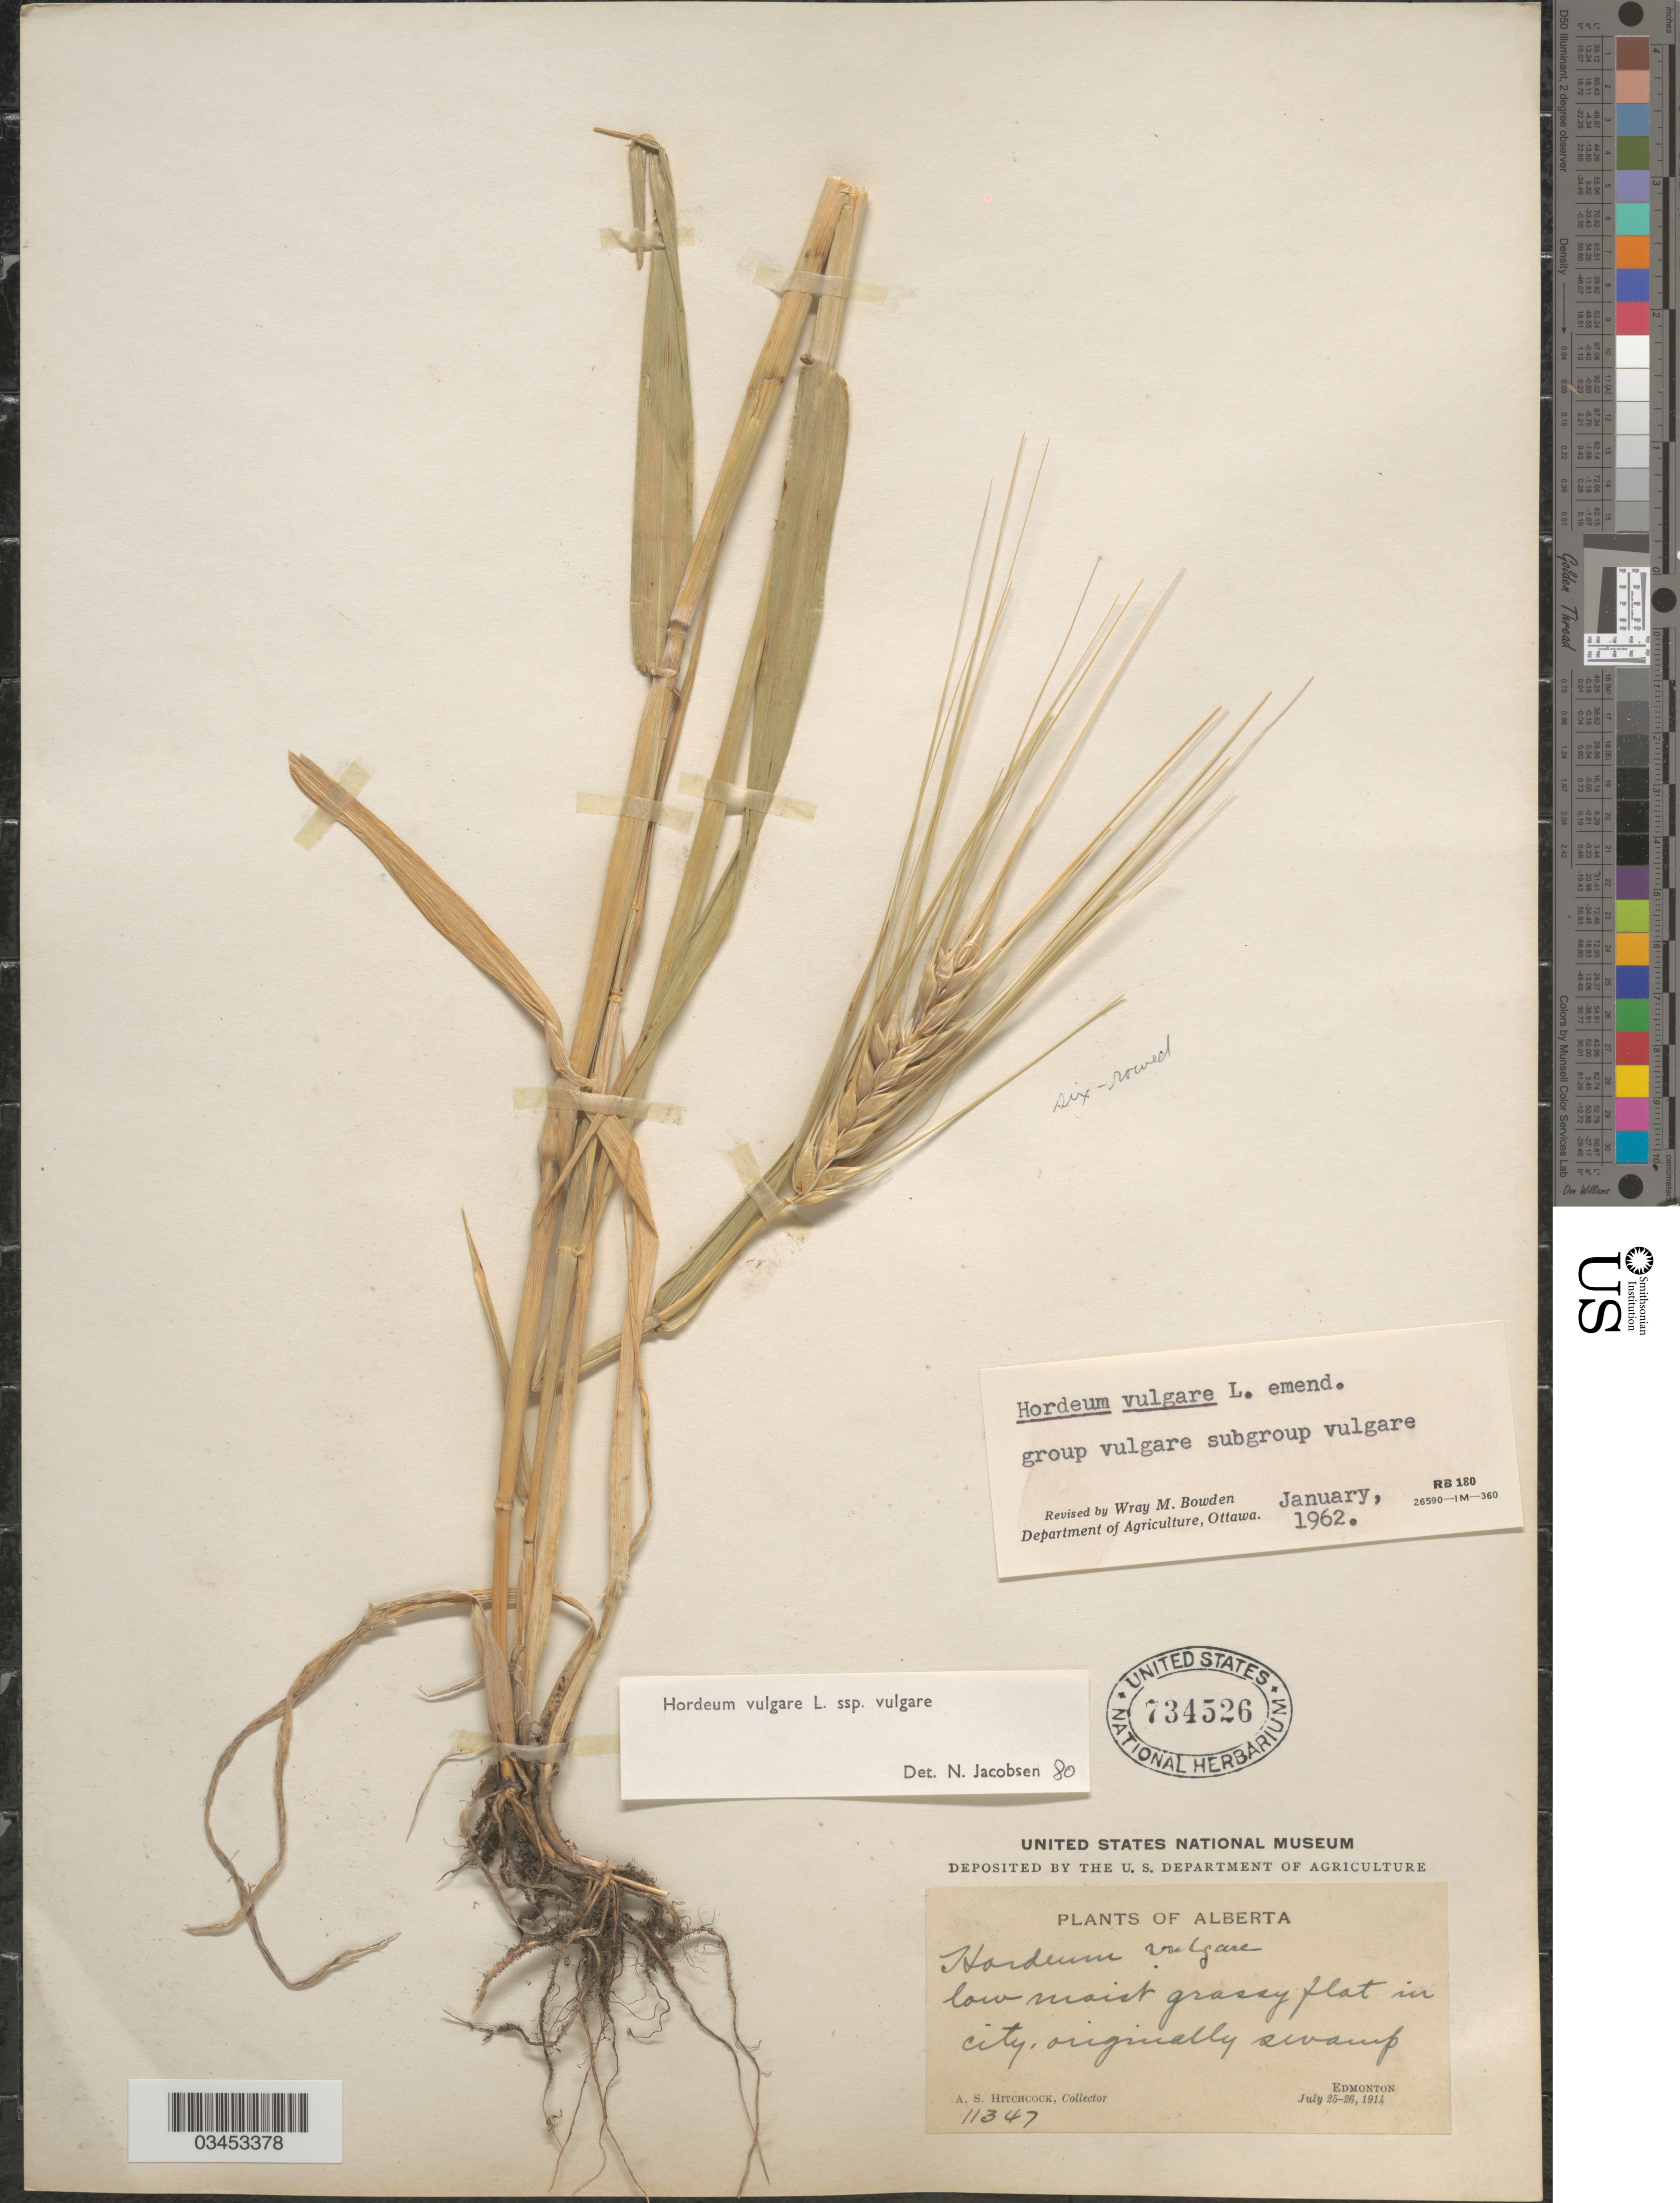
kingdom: Plantae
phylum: Tracheophyta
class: Liliopsida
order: Poales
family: Poaceae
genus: Hordeum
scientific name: Hordeum vulgare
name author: L.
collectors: A. S. Hitchcock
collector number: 11347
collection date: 1914-07-25/1914-07-26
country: Canada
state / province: Alberta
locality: Edmonton.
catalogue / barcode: US 734526